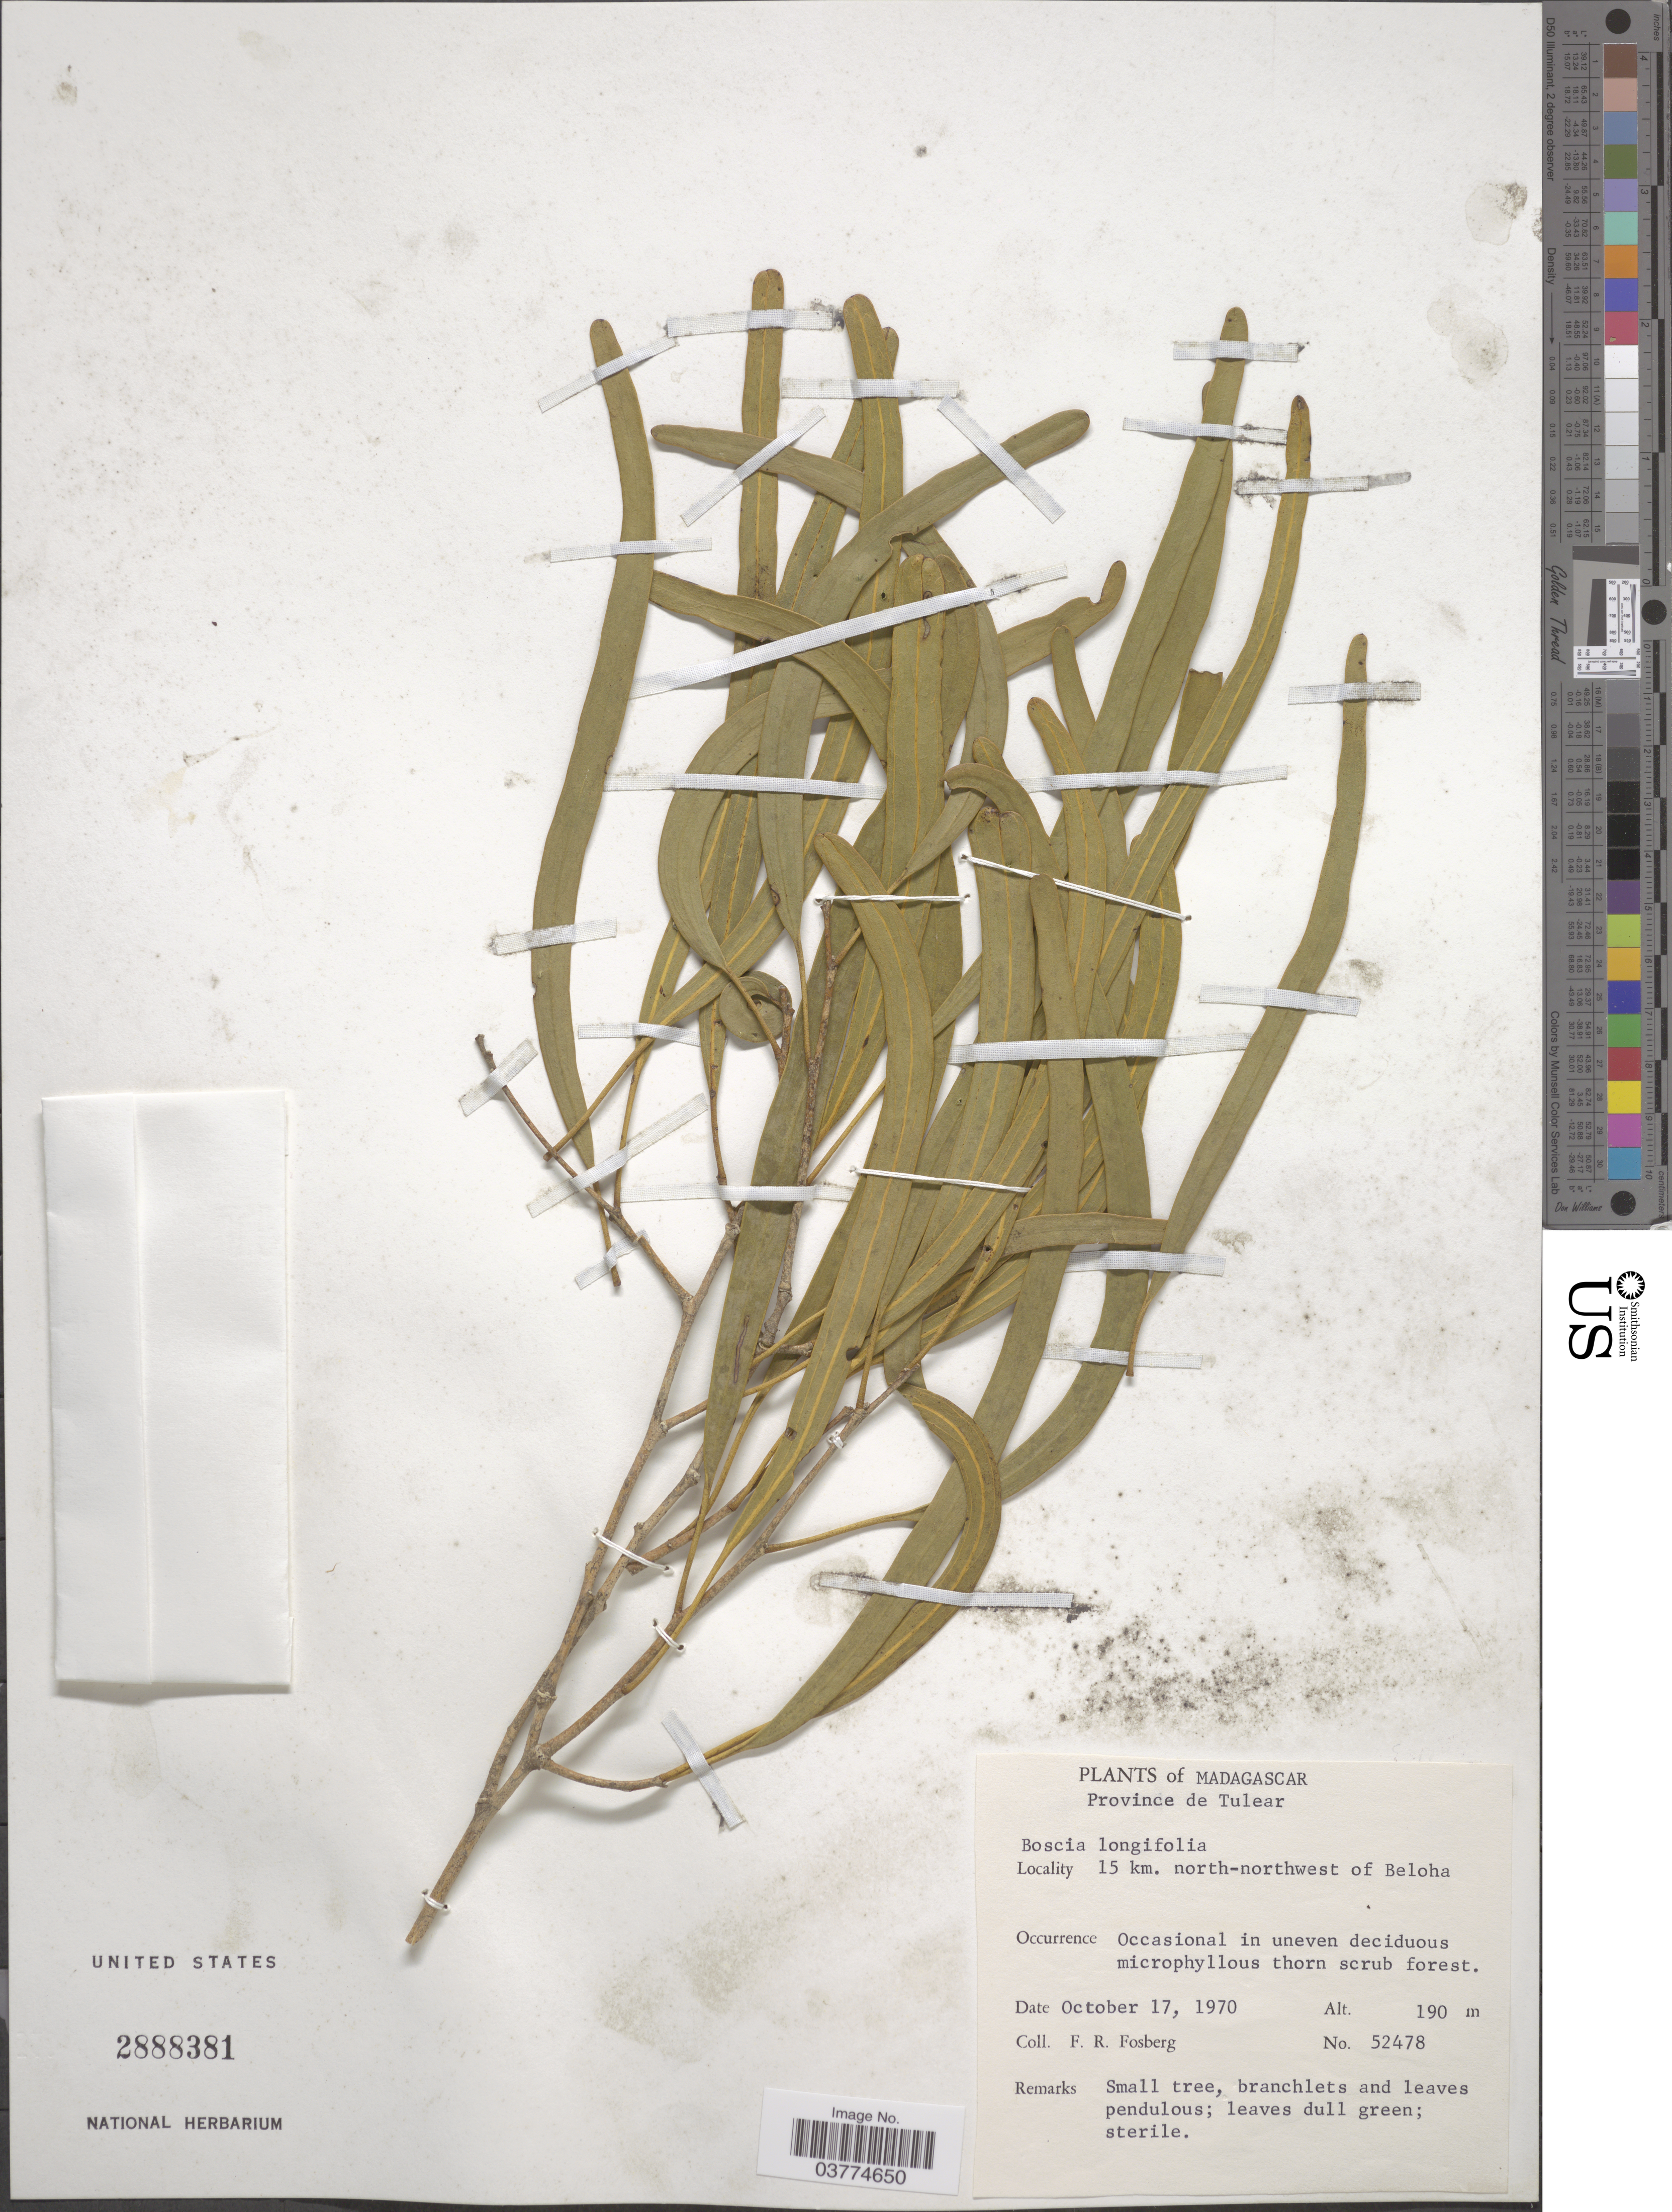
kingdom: Plantae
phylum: Tracheophyta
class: Magnoliopsida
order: Brassicales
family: Capparaceae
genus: Boscia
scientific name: Boscia longifolia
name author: Hadj-Moust.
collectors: F. R. Fosberg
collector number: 52478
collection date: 1970-10-17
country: Madagascar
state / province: Androy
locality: Province de Tulear. 15 km. north-northwest of Beloha.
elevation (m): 190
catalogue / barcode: US 2888381